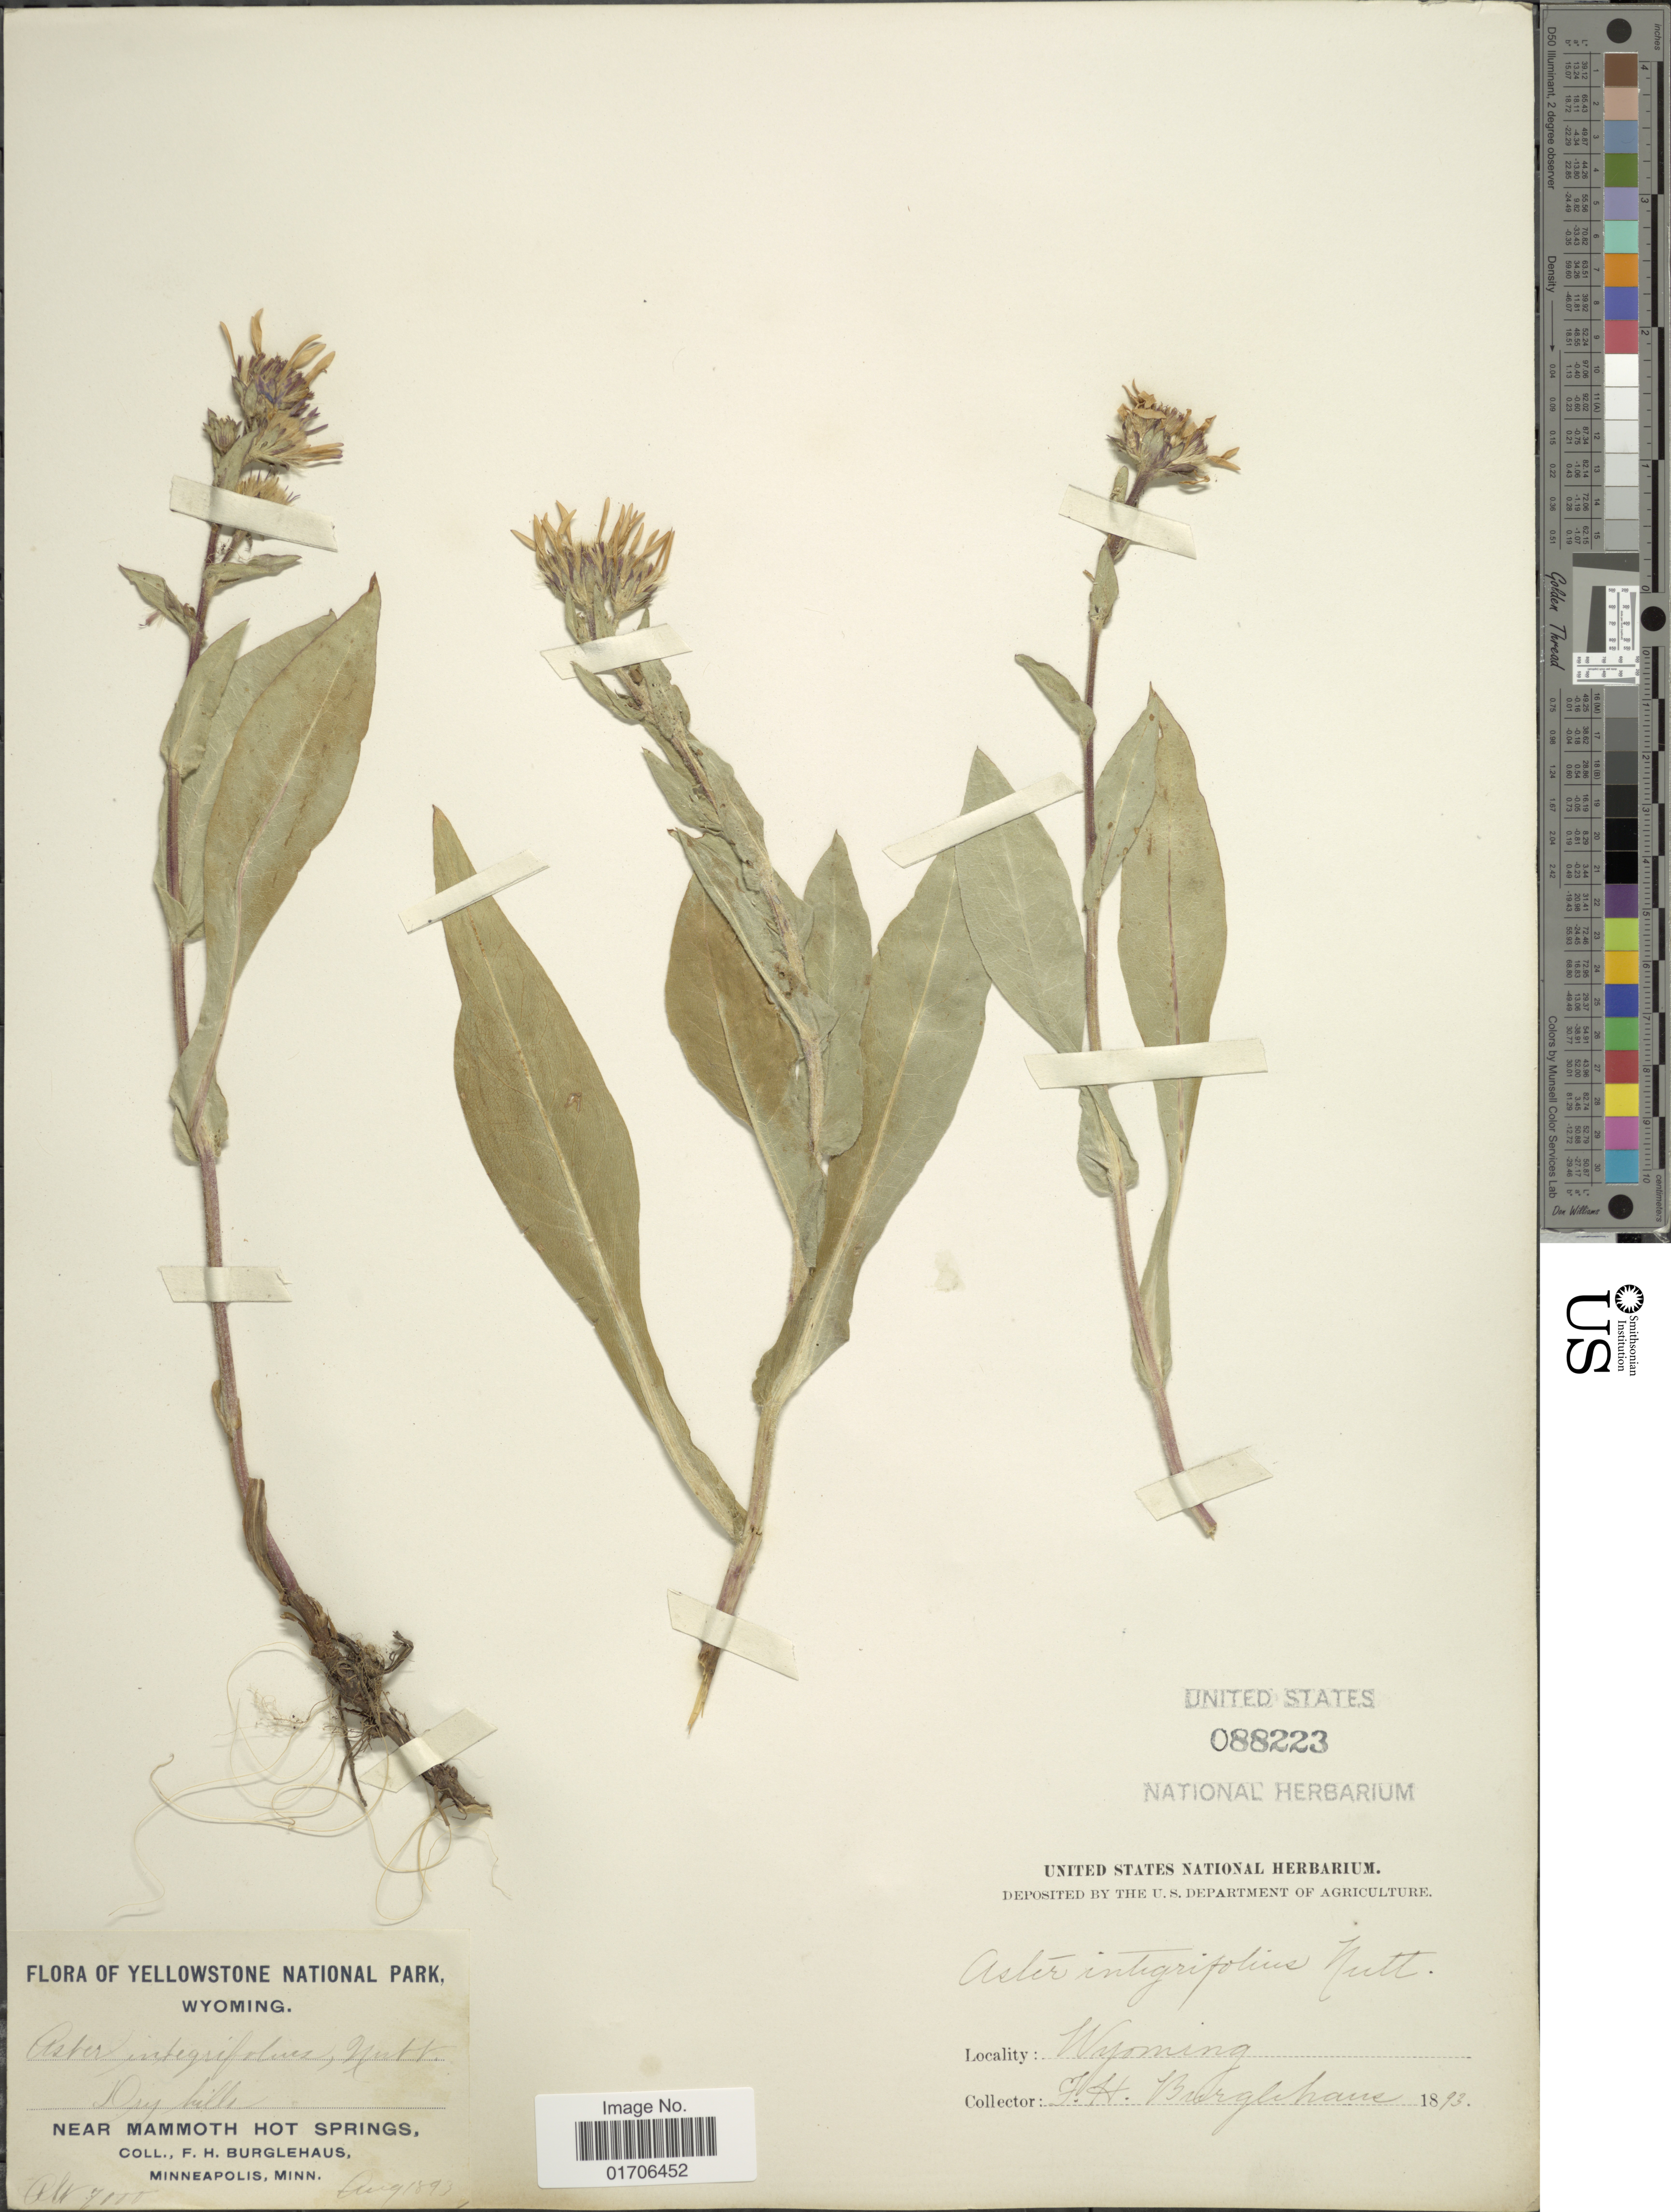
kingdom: Plantae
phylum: Tracheophyta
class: Magnoliopsida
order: Asterales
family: Asteraceae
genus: Eurybia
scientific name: Eurybia integrifolia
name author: (Nutt.) G.L. Nesom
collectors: F. Burglehaus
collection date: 1893-08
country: United States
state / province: Wyoming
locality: Yellowstone National Park. Dry hills, near Mammoth Hot Springs.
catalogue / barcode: US 88223